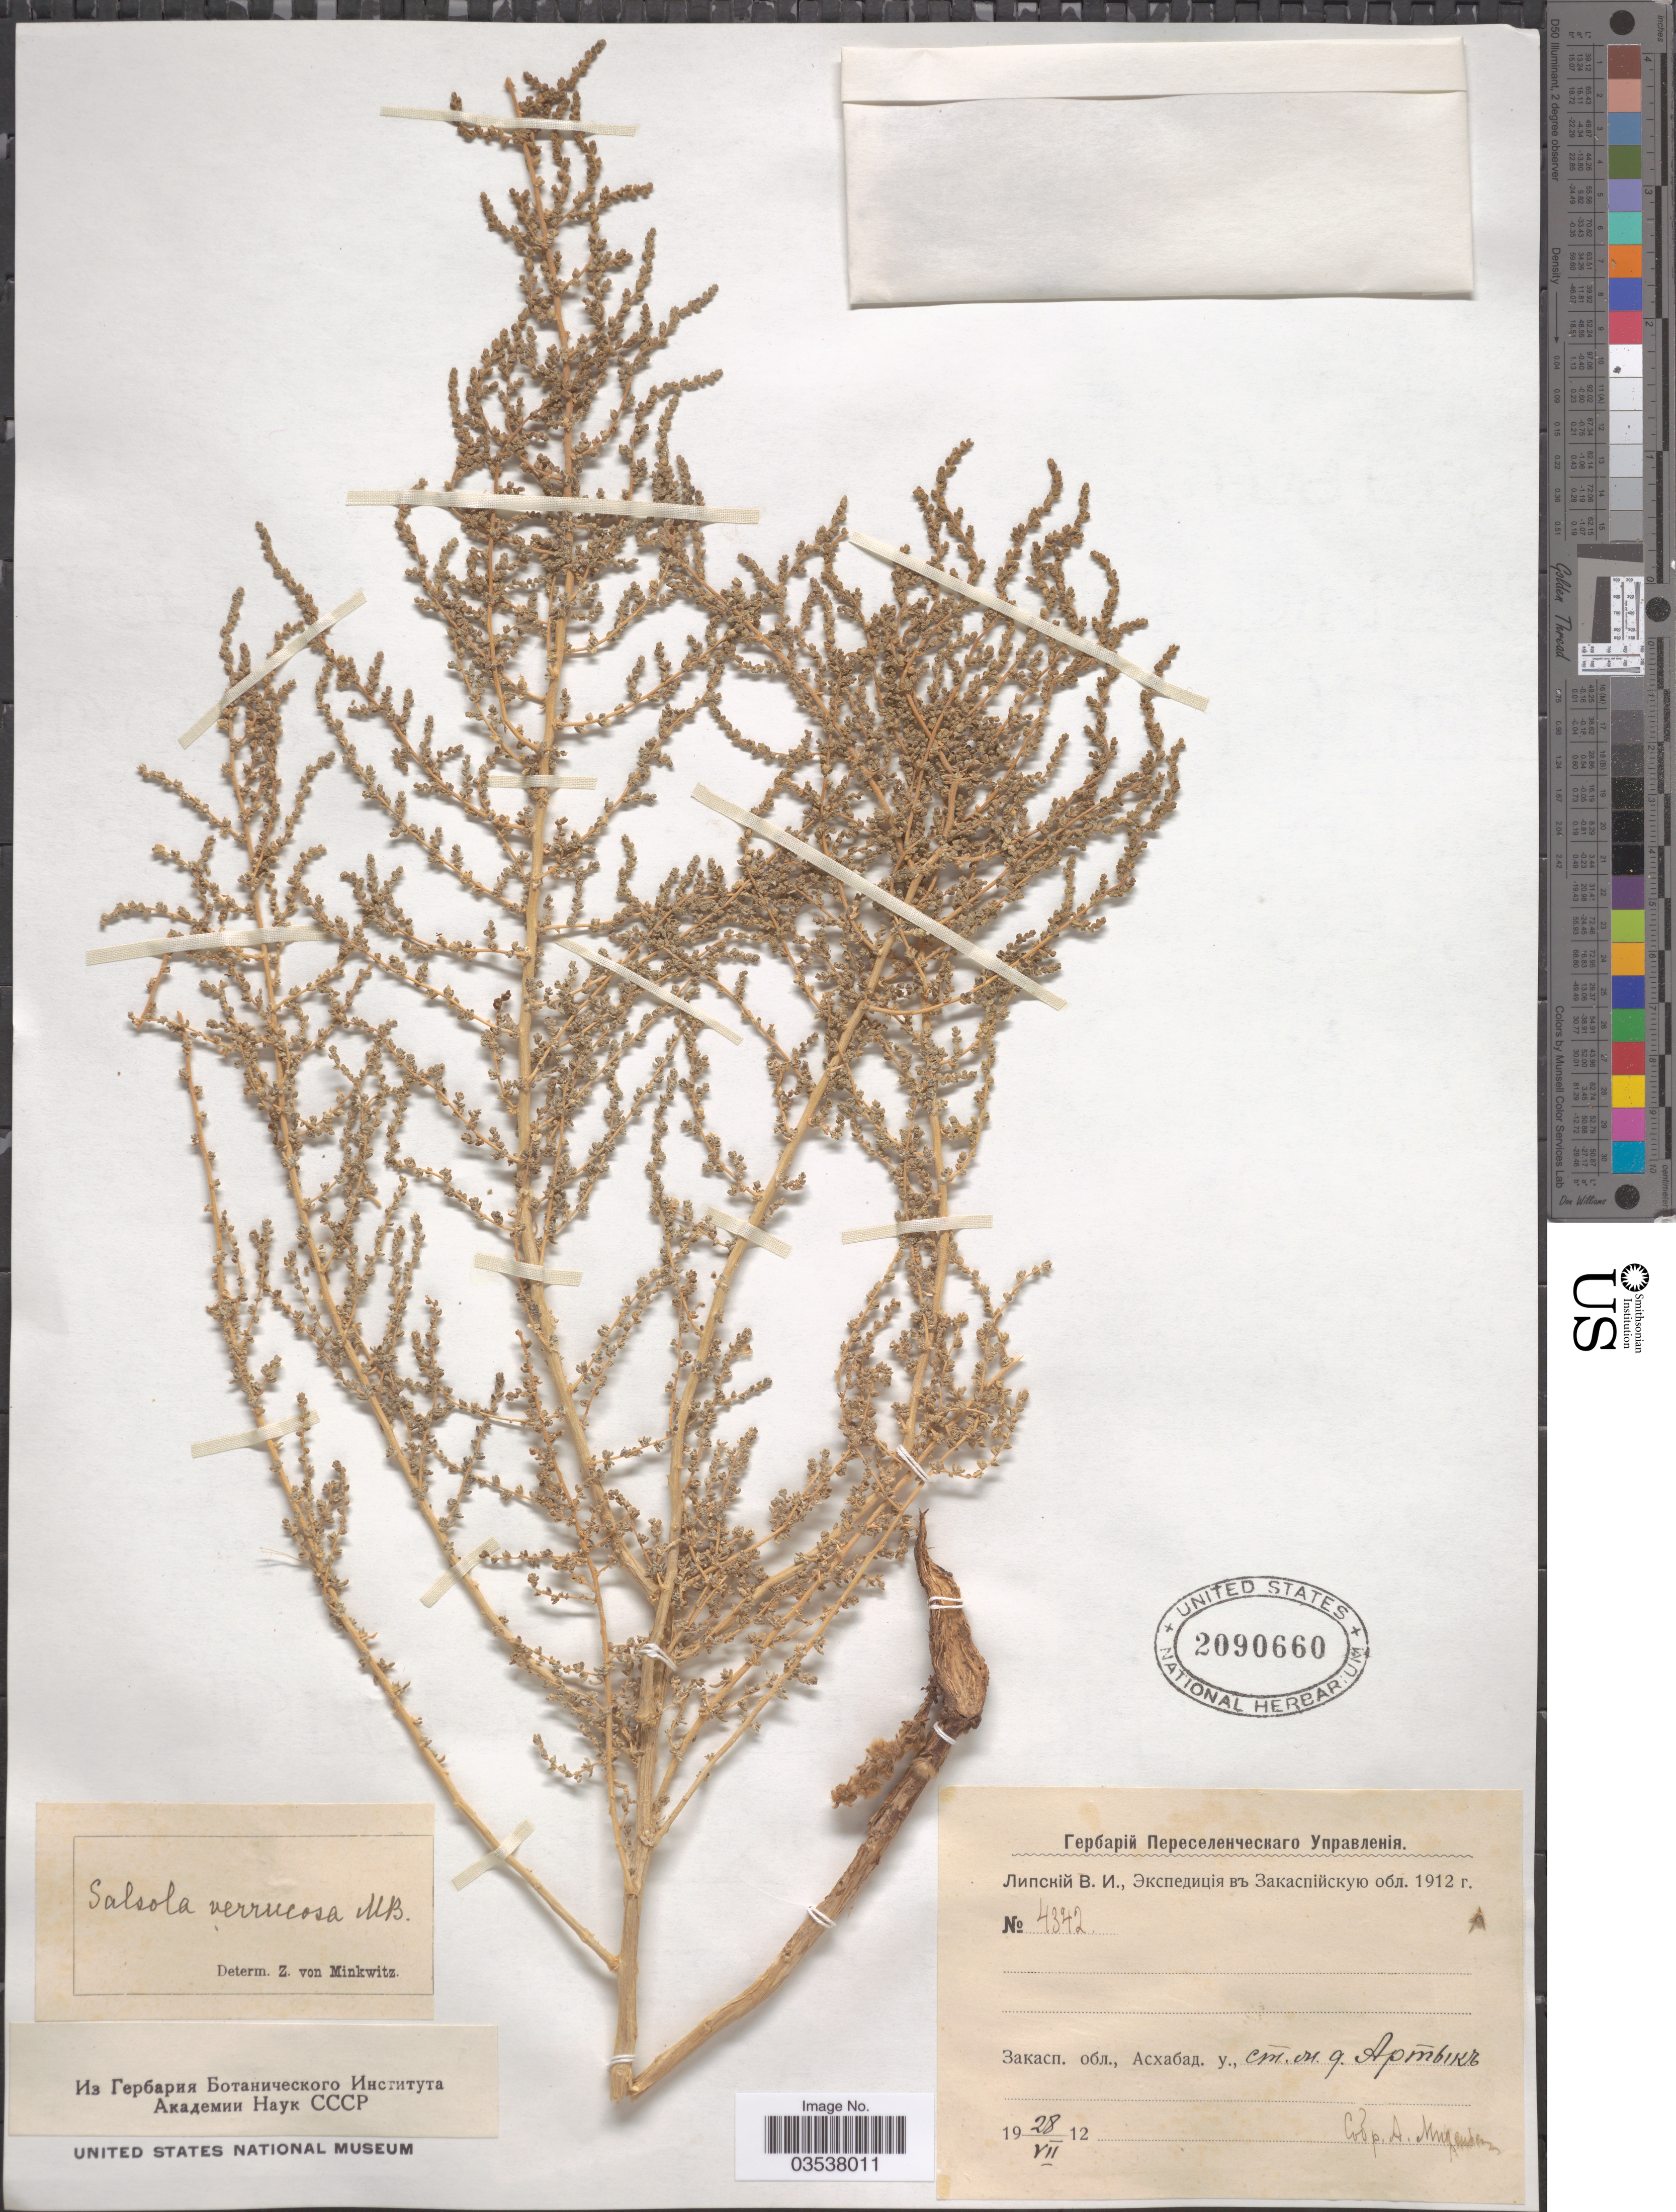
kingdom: Plantae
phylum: Tracheophyta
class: Magnoliopsida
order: Caryophyllales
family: Amaranthaceae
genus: Caroxylon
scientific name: Caroxylon dendroides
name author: (Pall.) Tzvelev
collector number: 4342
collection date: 1912-07-28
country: Turkmenistan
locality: Ashgabat, Artyk.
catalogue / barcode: US 2090660